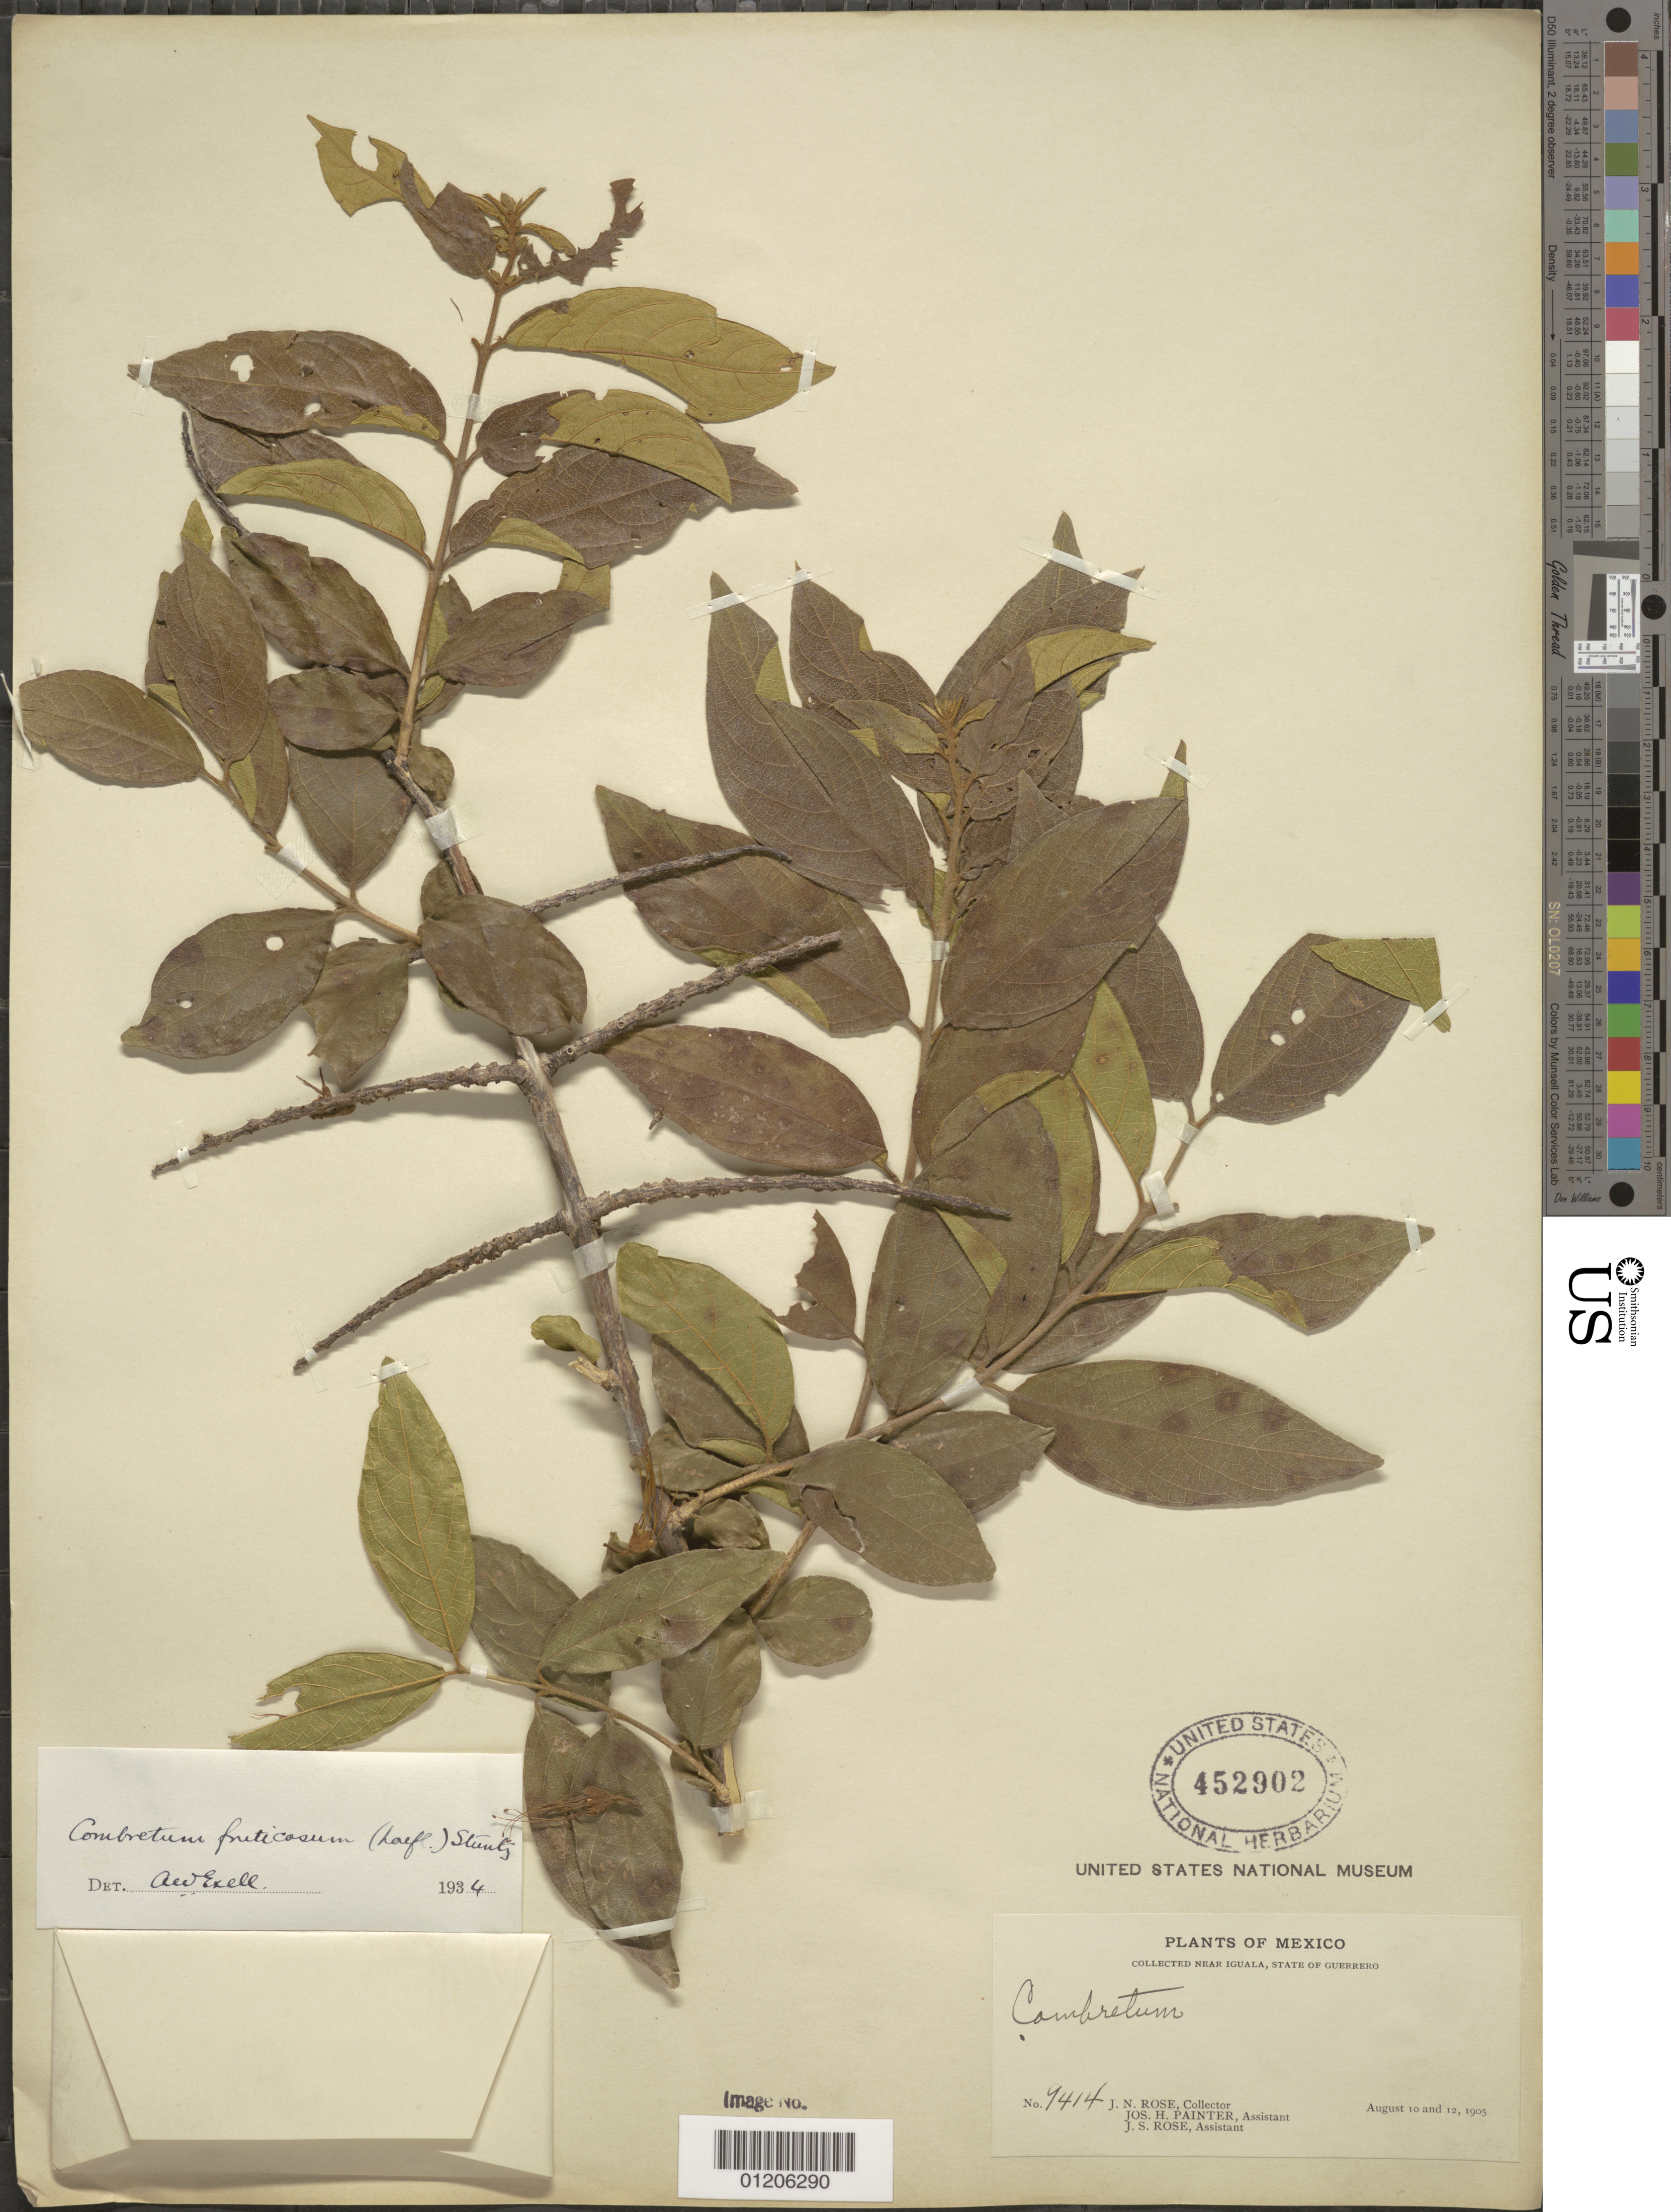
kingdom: Plantae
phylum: Tracheophyta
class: Magnoliopsida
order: Myrtales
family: Combretaceae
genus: Combretum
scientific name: Combretum fruticosum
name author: (Loefl.) Stuntz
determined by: Exell, A. W.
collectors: J. N. Rose, J. H. Painter & J. S. Rose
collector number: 9414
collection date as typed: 10 Aug 1905 and 12 Aug 1905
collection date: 1905-08-10,1905-08-12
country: Mexico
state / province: Guerrero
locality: Near Iguala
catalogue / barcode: US 452902